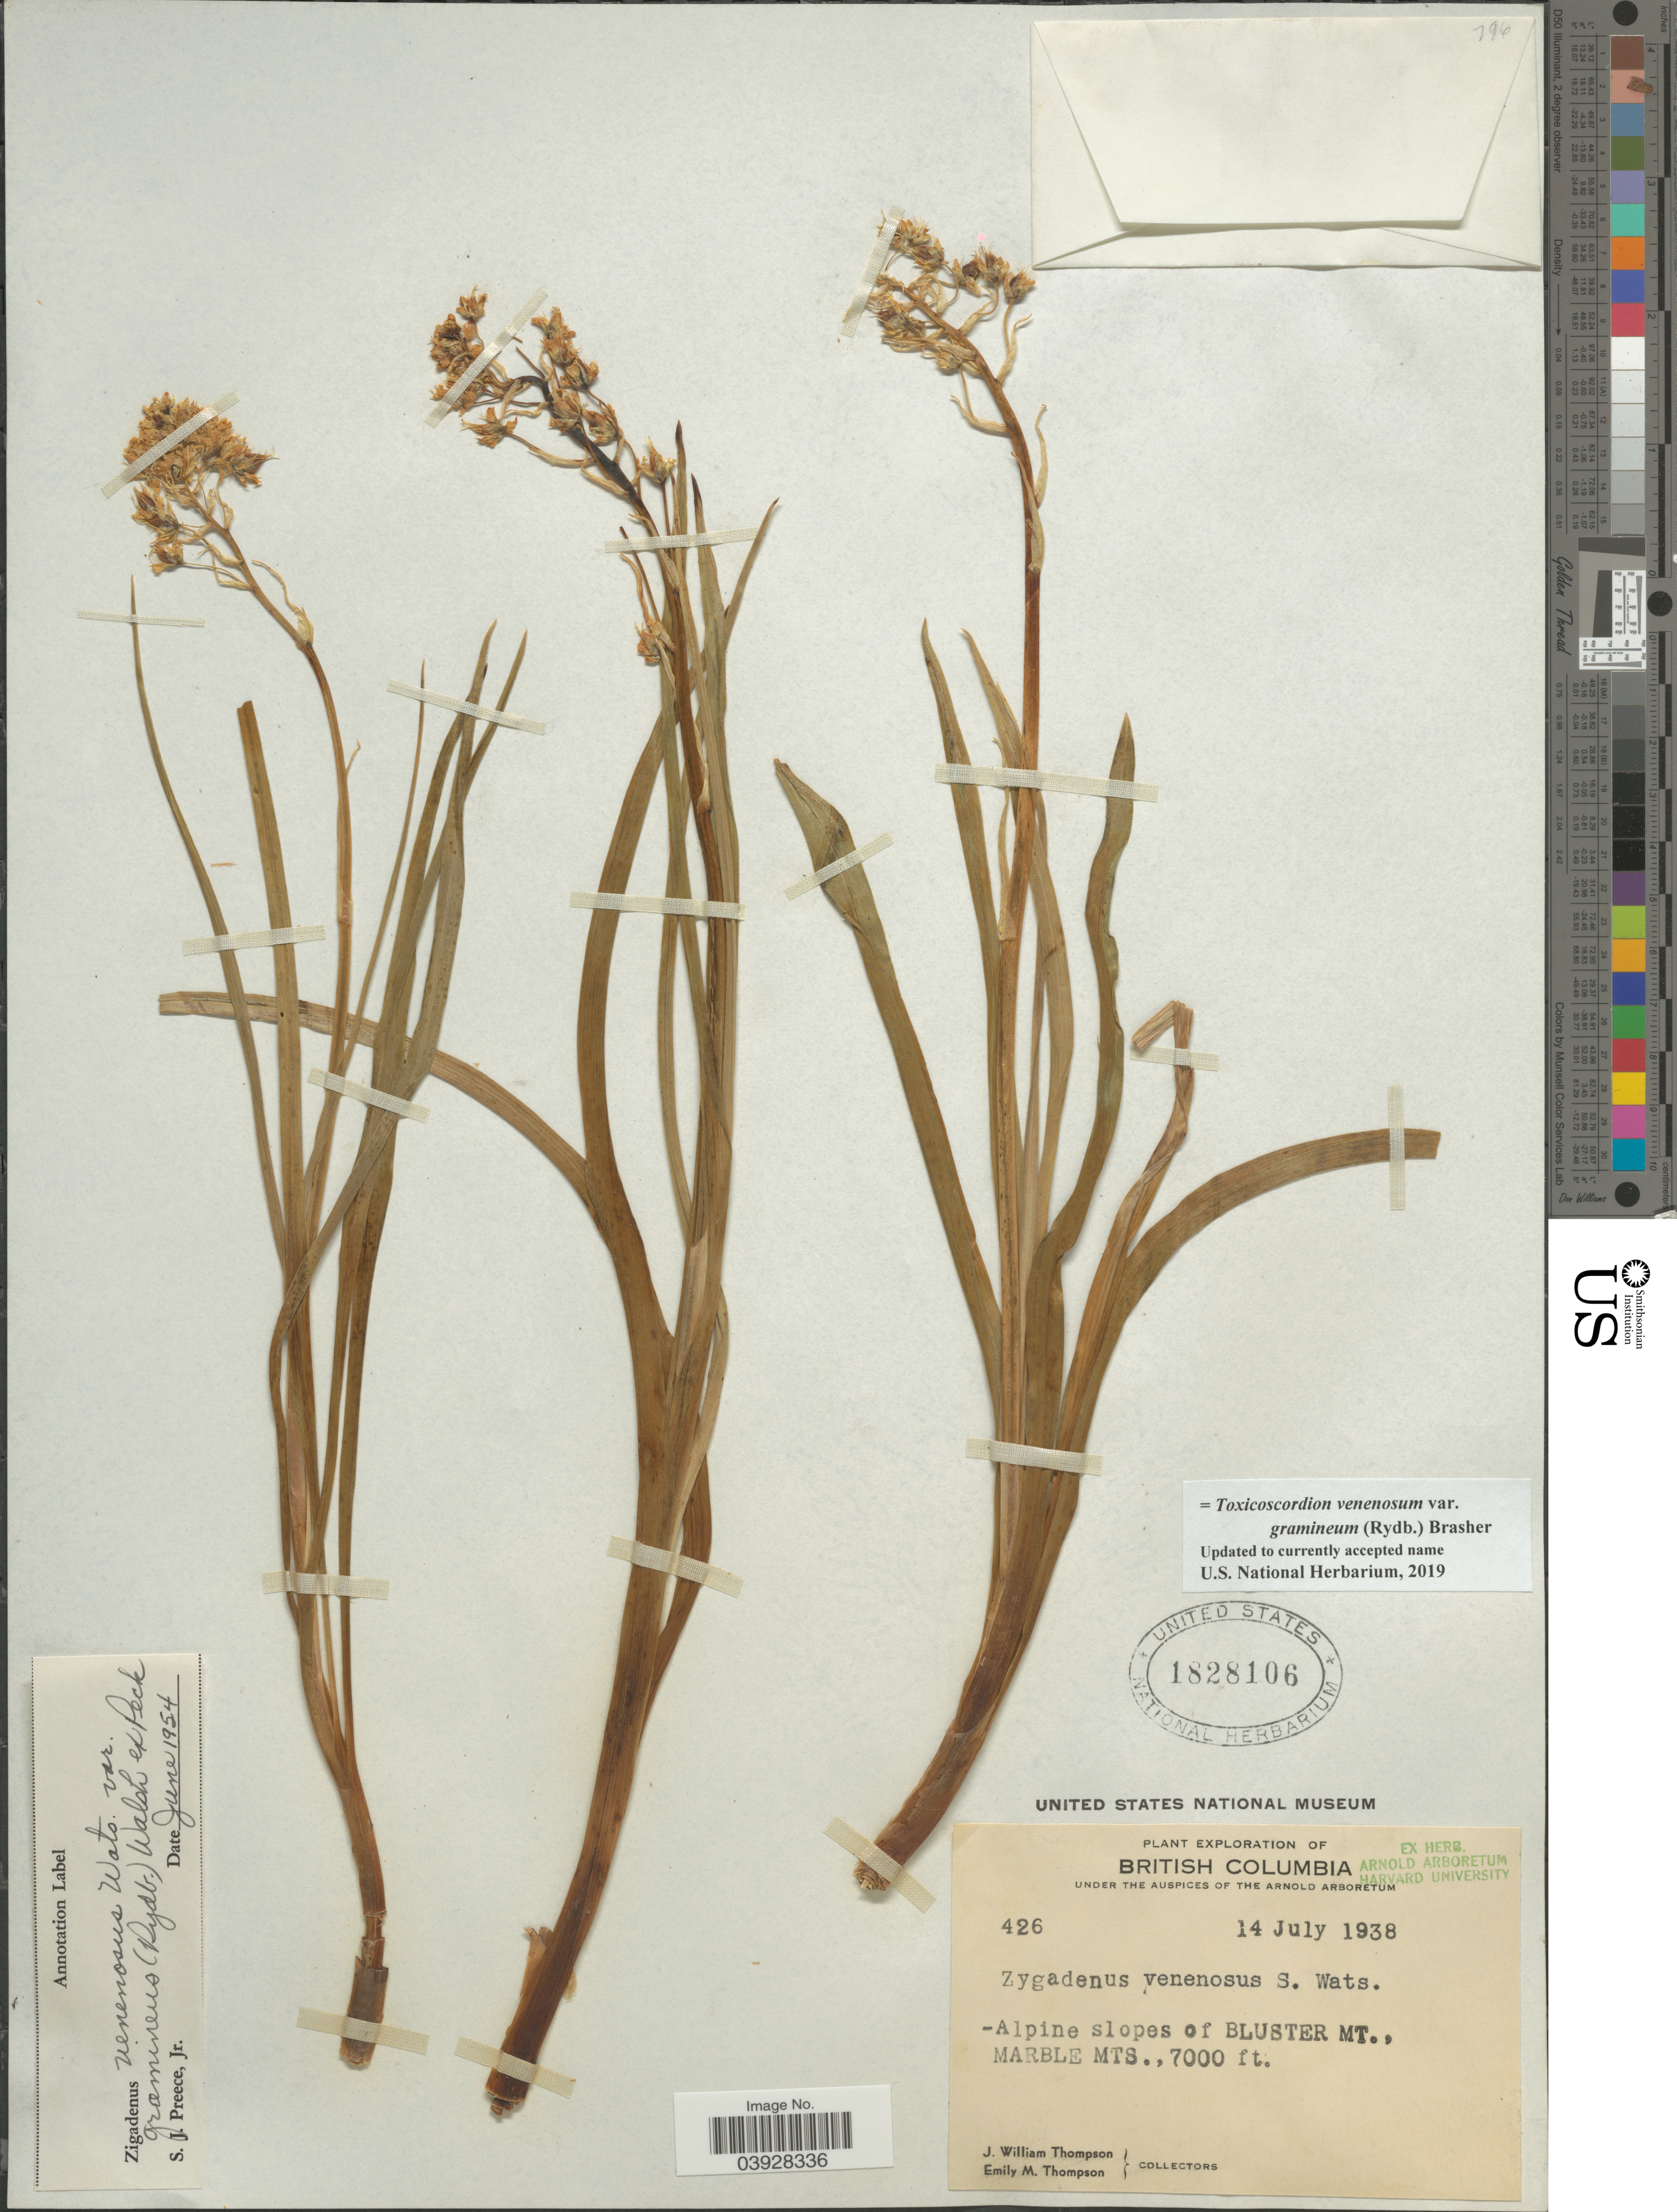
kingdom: Plantae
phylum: Tracheophyta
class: Liliopsida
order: Liliales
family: Melanthiaceae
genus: Toxicoscordion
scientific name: Toxicoscordion venenosum var. gramineum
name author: (Rydb.) Brasher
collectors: J. W. Thompson & E. M. Thompson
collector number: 426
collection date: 1938-07-14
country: Canada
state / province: British Columbia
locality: Alpine slopes of Bluster Mt., Marble Mts.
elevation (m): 2134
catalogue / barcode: US 1828106